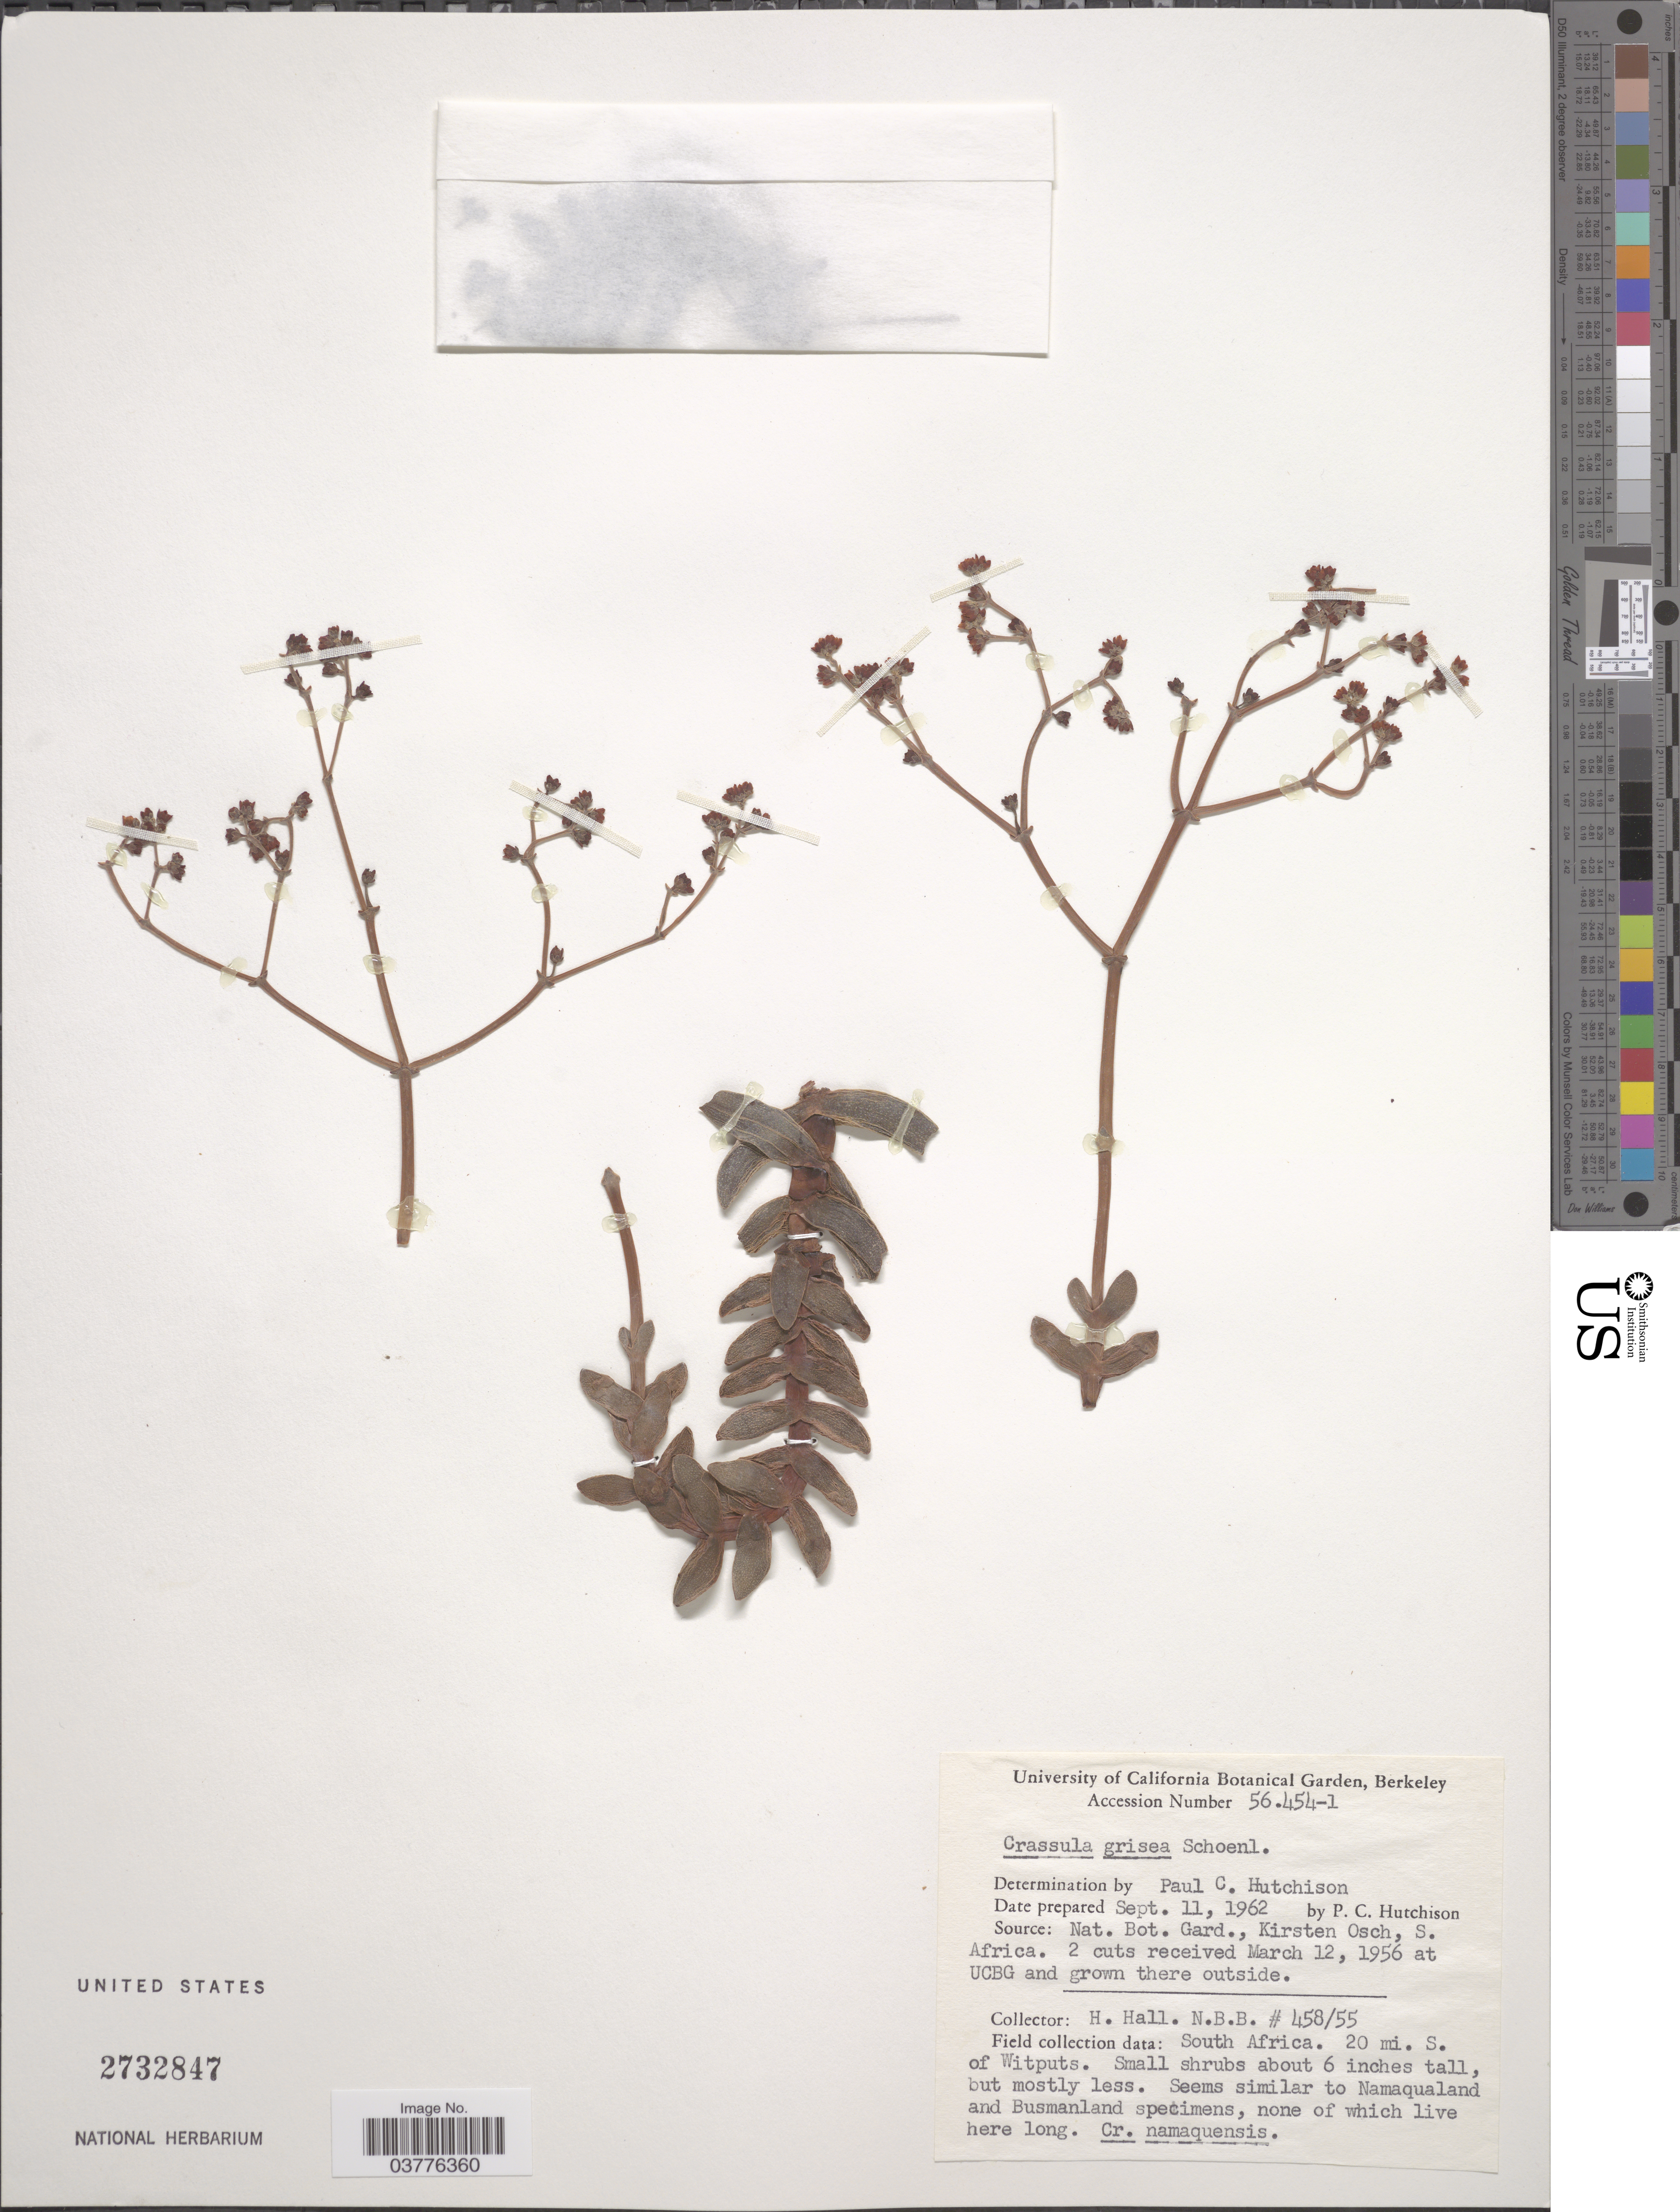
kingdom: Plantae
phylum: Tracheophyta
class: Magnoliopsida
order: Saxifragales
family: Crassulaceae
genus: Crassula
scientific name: Crassula grisea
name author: Schönland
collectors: P. C. Hutchison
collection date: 1962-09-11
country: United States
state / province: California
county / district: Alameda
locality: University of California Botanical Garden, Berkeley.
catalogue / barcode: US 2732847